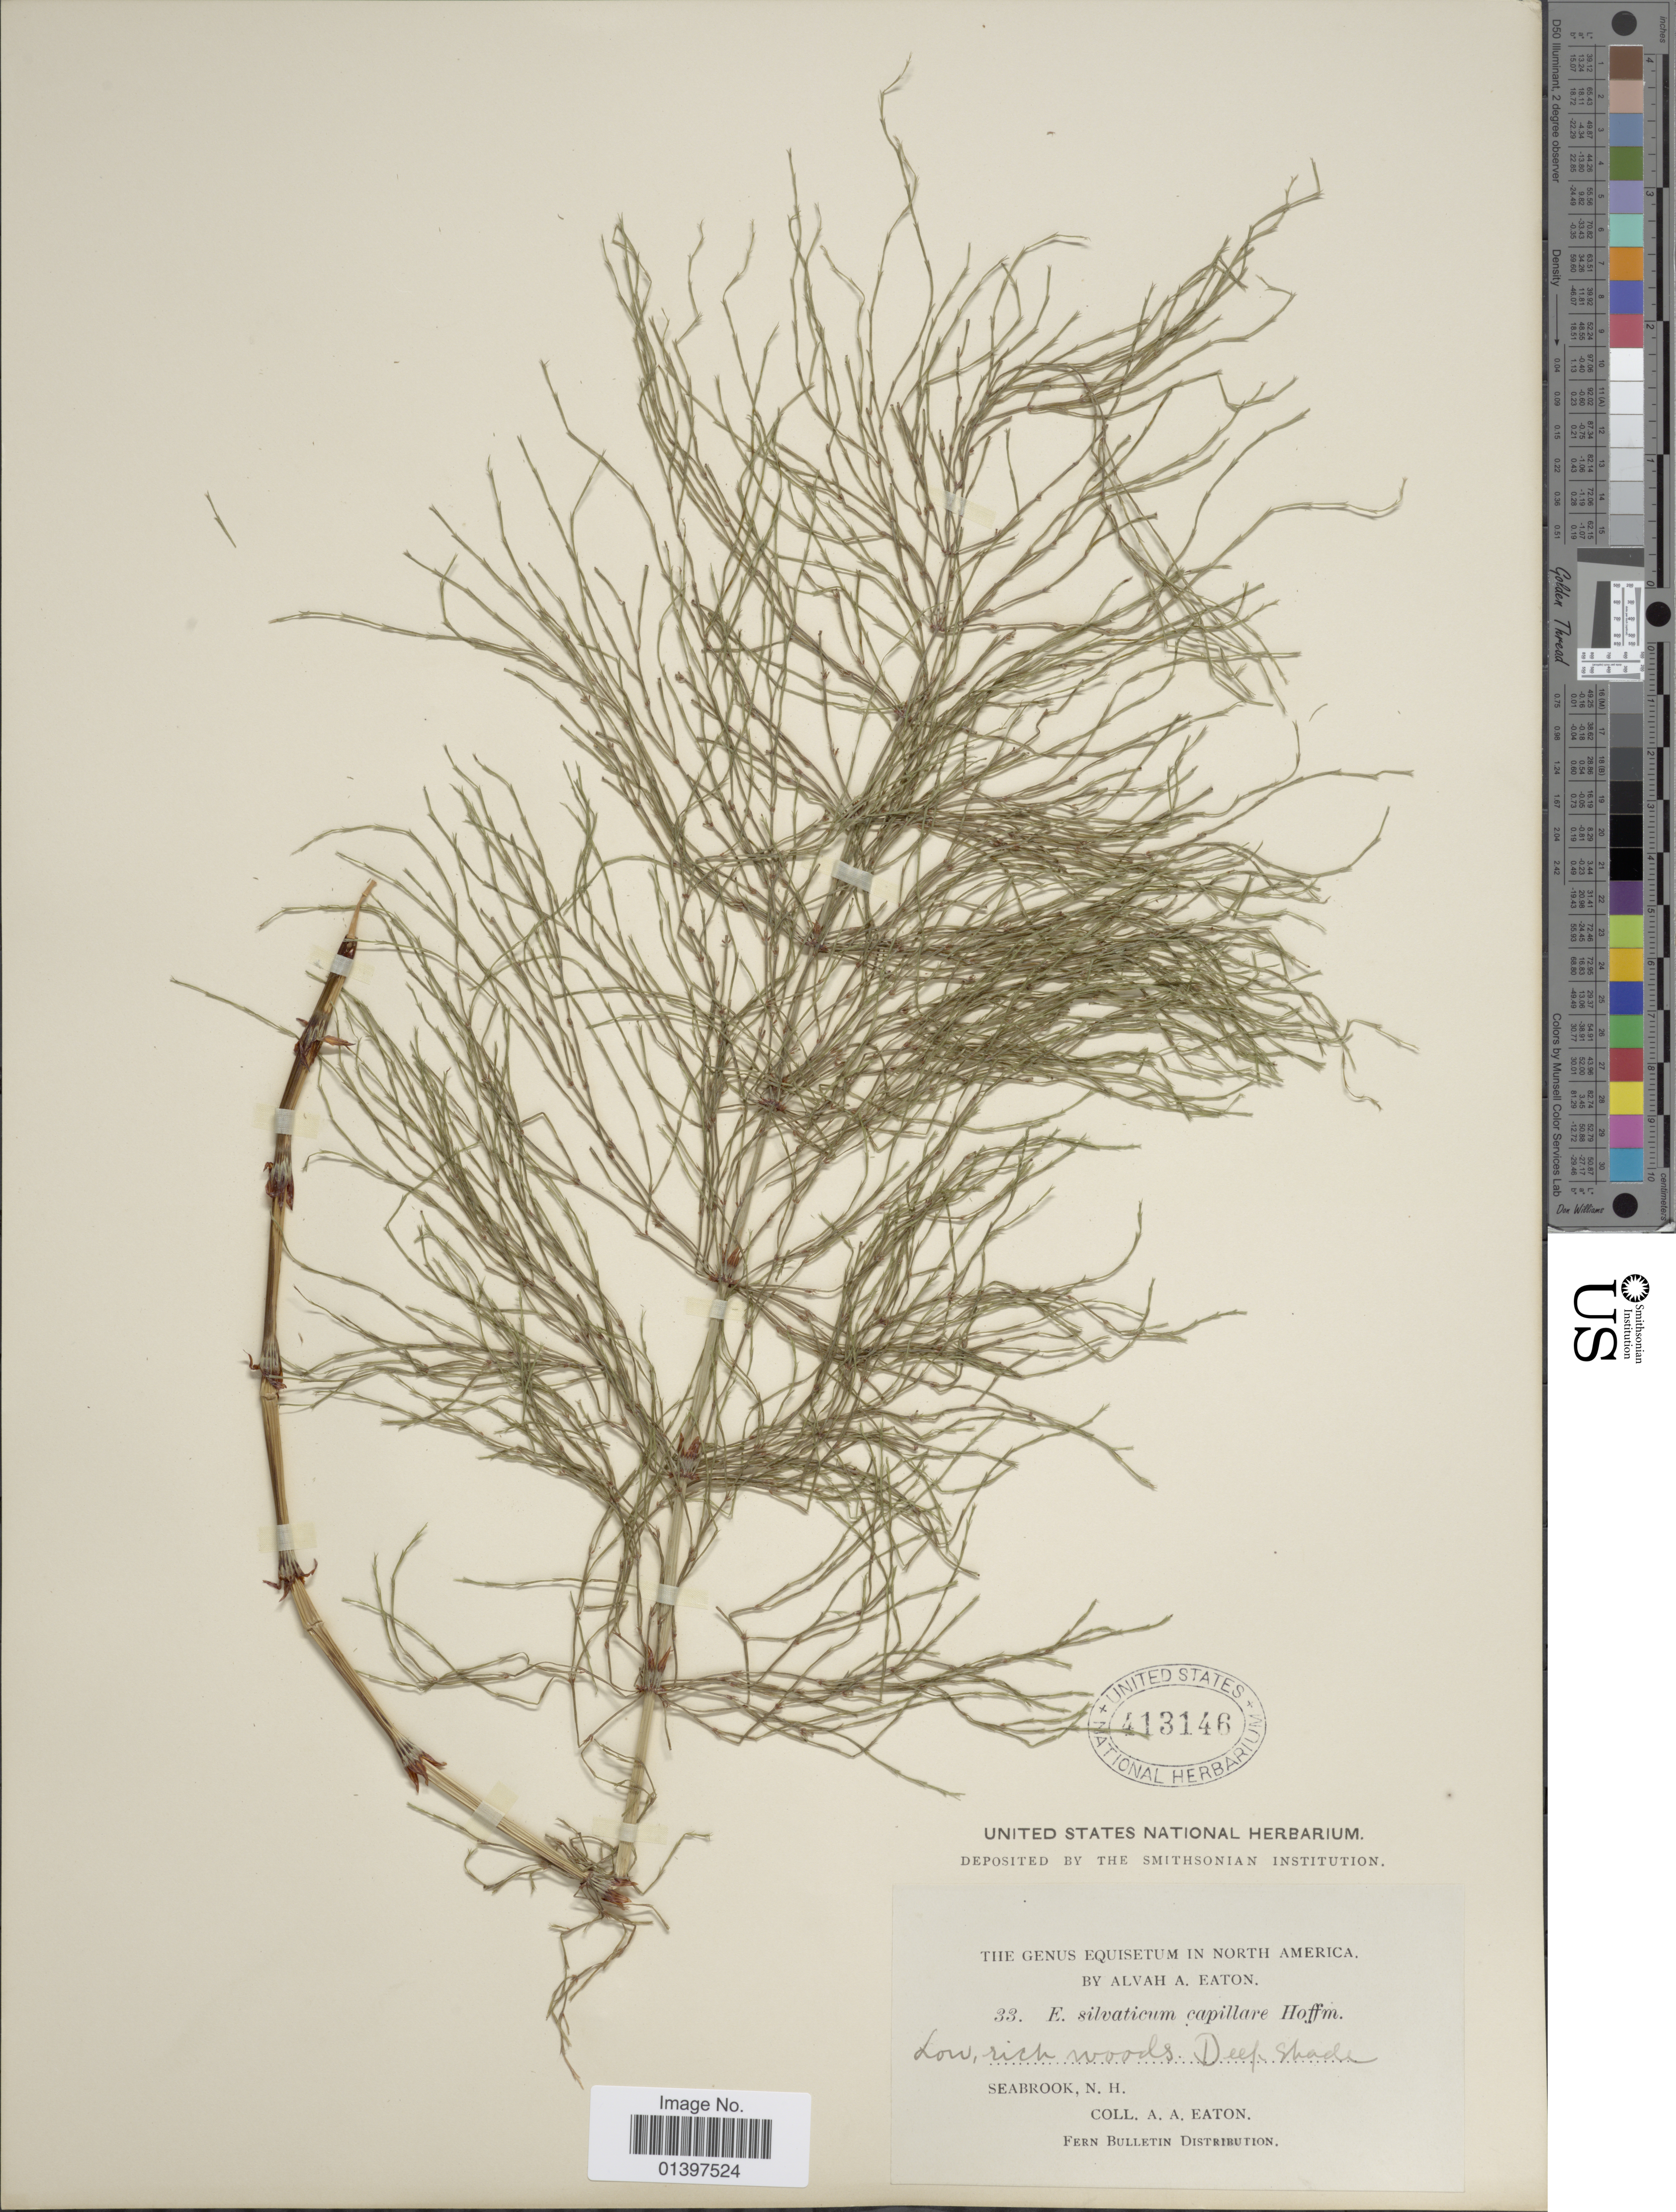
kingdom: Plantae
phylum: Tracheophyta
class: Polypodiopsida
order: Equisetales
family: Equisetaceae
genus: Equisetum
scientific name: Equisetum sylvaticum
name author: L.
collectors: A. A. Eaton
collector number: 33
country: United States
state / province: New Hampshire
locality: Seabrook, N. H.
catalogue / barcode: US 413146